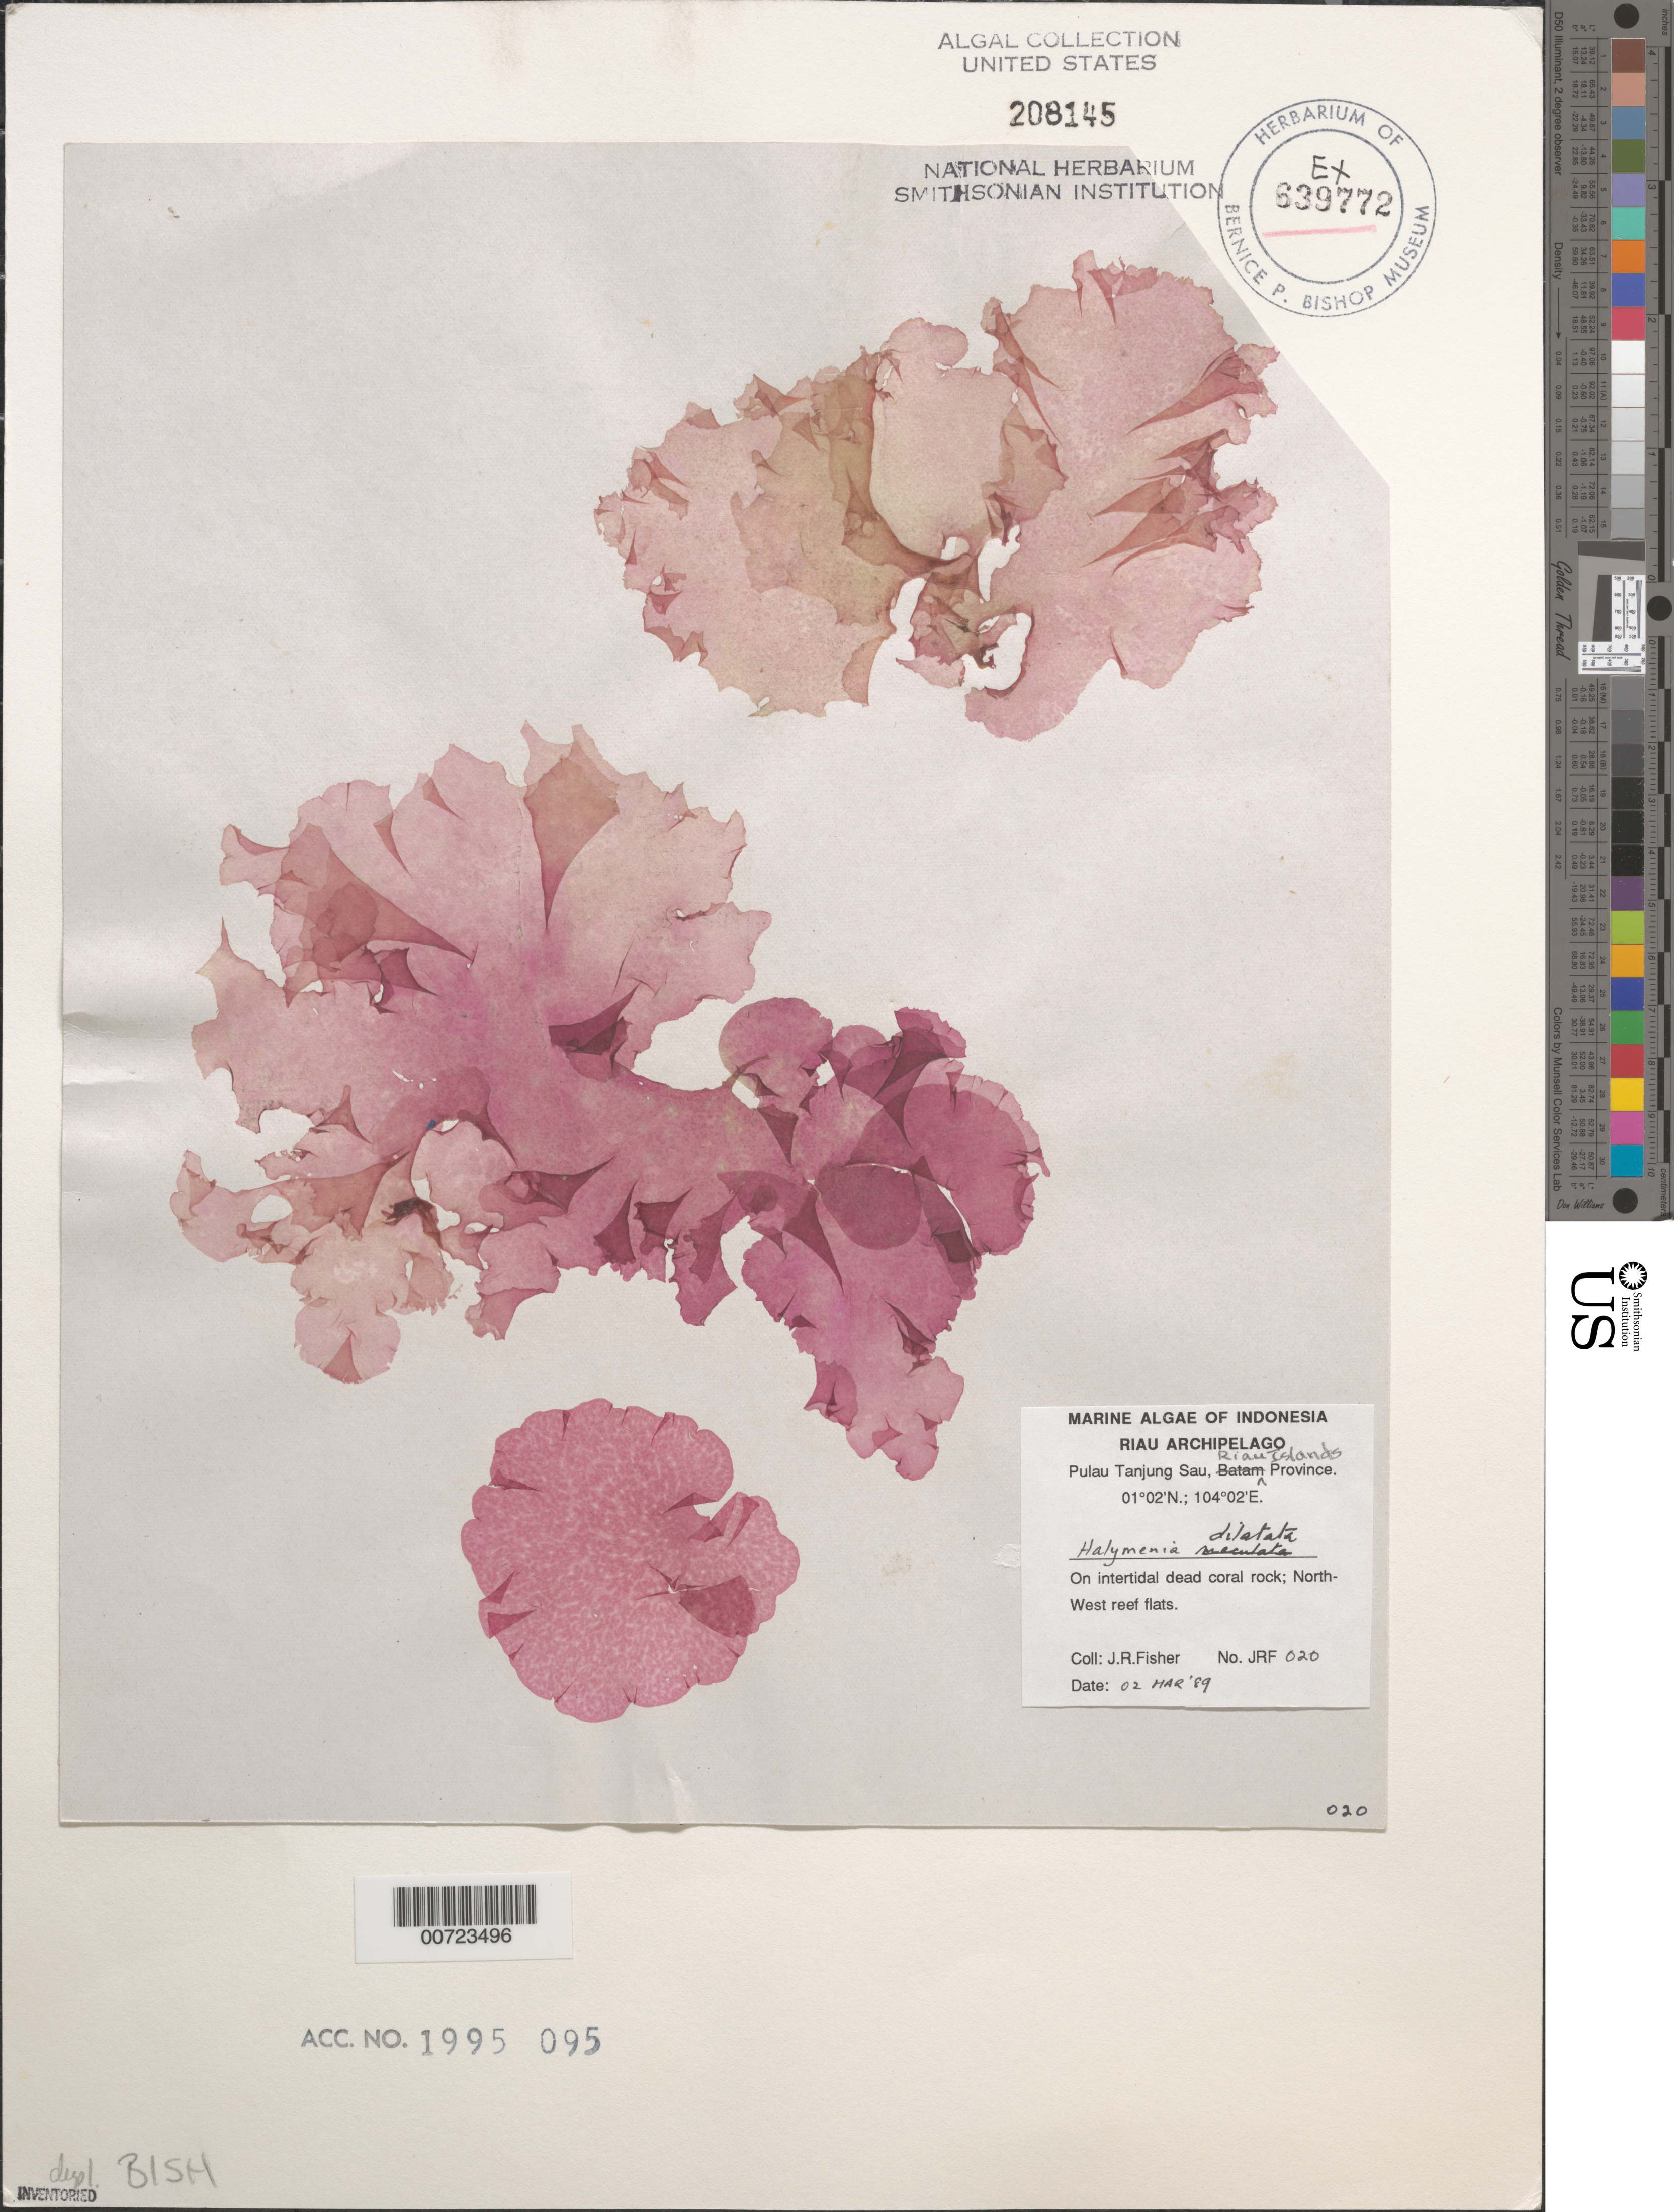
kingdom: Plantae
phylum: Rhodophyta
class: Florideophyceae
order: Halymeniales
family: Halymeniaceae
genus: Halymenia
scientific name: Halymenia dilatata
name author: Zanardini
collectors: J. Fisher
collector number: JRF 020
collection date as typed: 02 Mar 1989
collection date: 1989-03-02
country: Indonesia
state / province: Sumatra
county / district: Riau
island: Pulau Tanjung Sau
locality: North-West reef flats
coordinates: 01 02' N., 104 02' E.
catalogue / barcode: US 208145